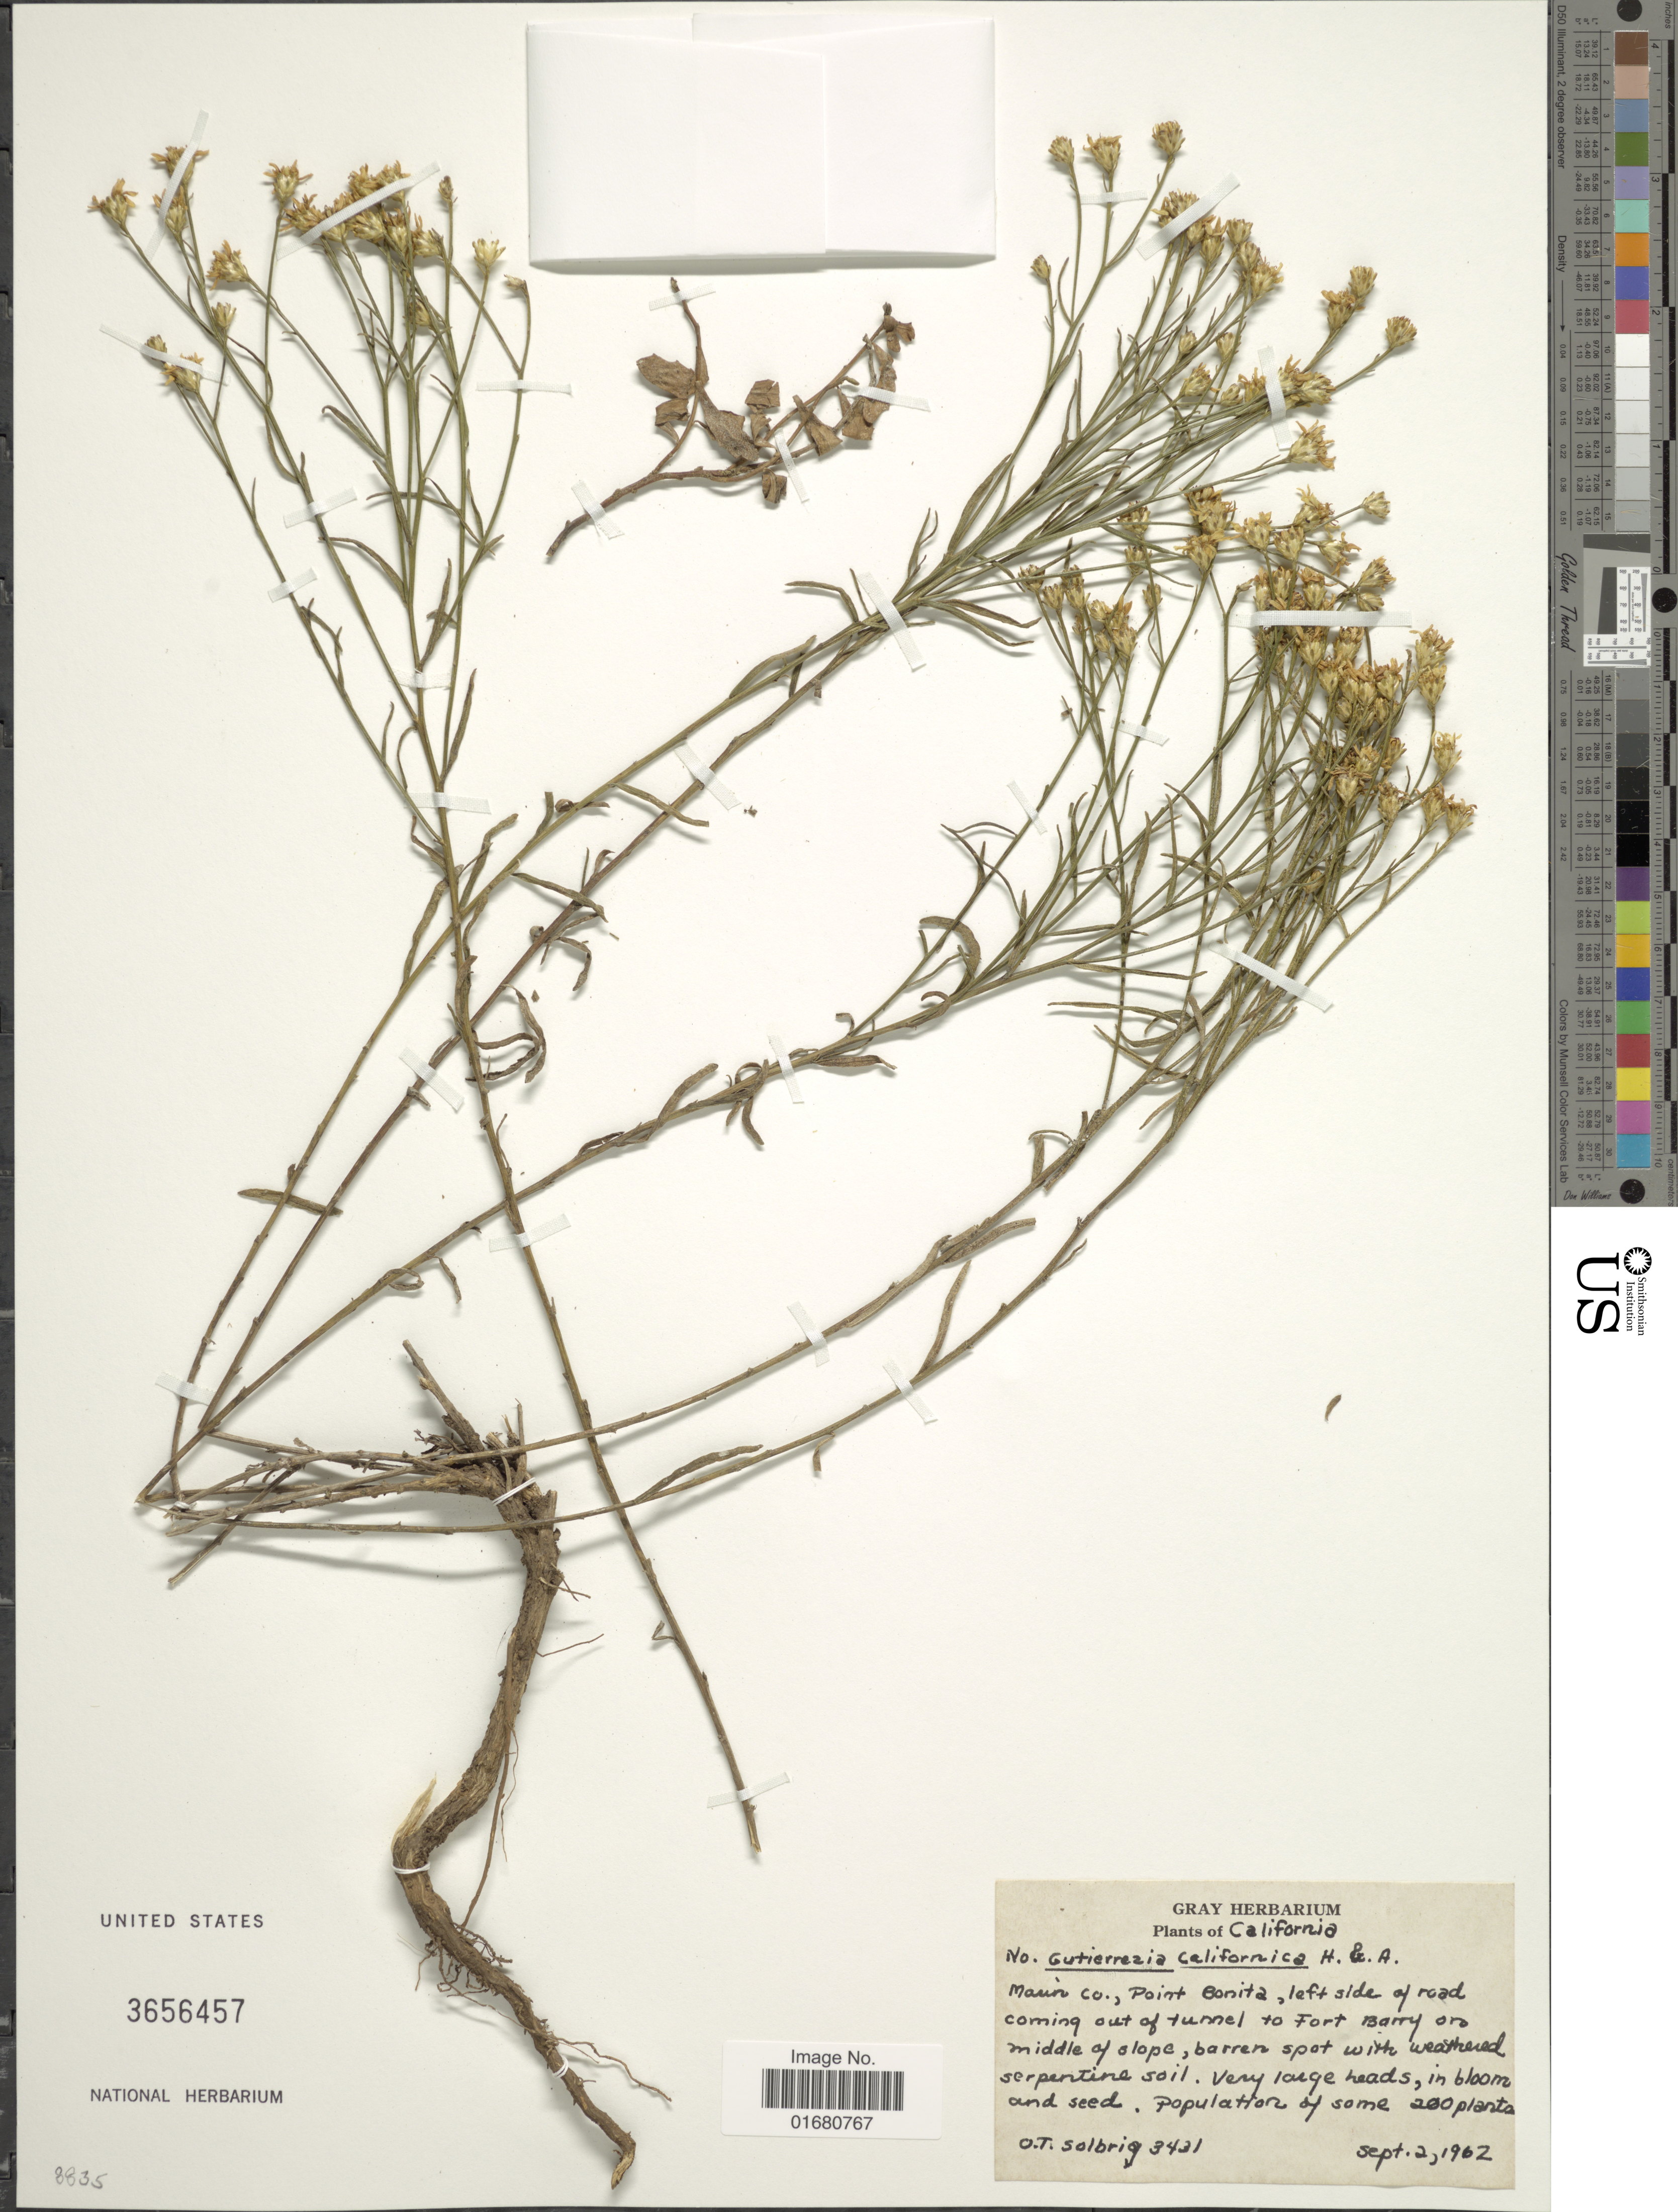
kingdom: Plantae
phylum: Tracheophyta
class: Magnoliopsida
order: Asterales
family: Asteraceae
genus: Gutierrezia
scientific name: Gutierrezia californica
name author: Torr. & A. Gray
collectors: O. T. Solbrig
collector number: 3431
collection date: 1962-09-02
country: United States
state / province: California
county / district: Marin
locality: Marin Co., Point Bonita, left side of road coming out of tunnel to Fort Barry oro middle slope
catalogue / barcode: US 3656457